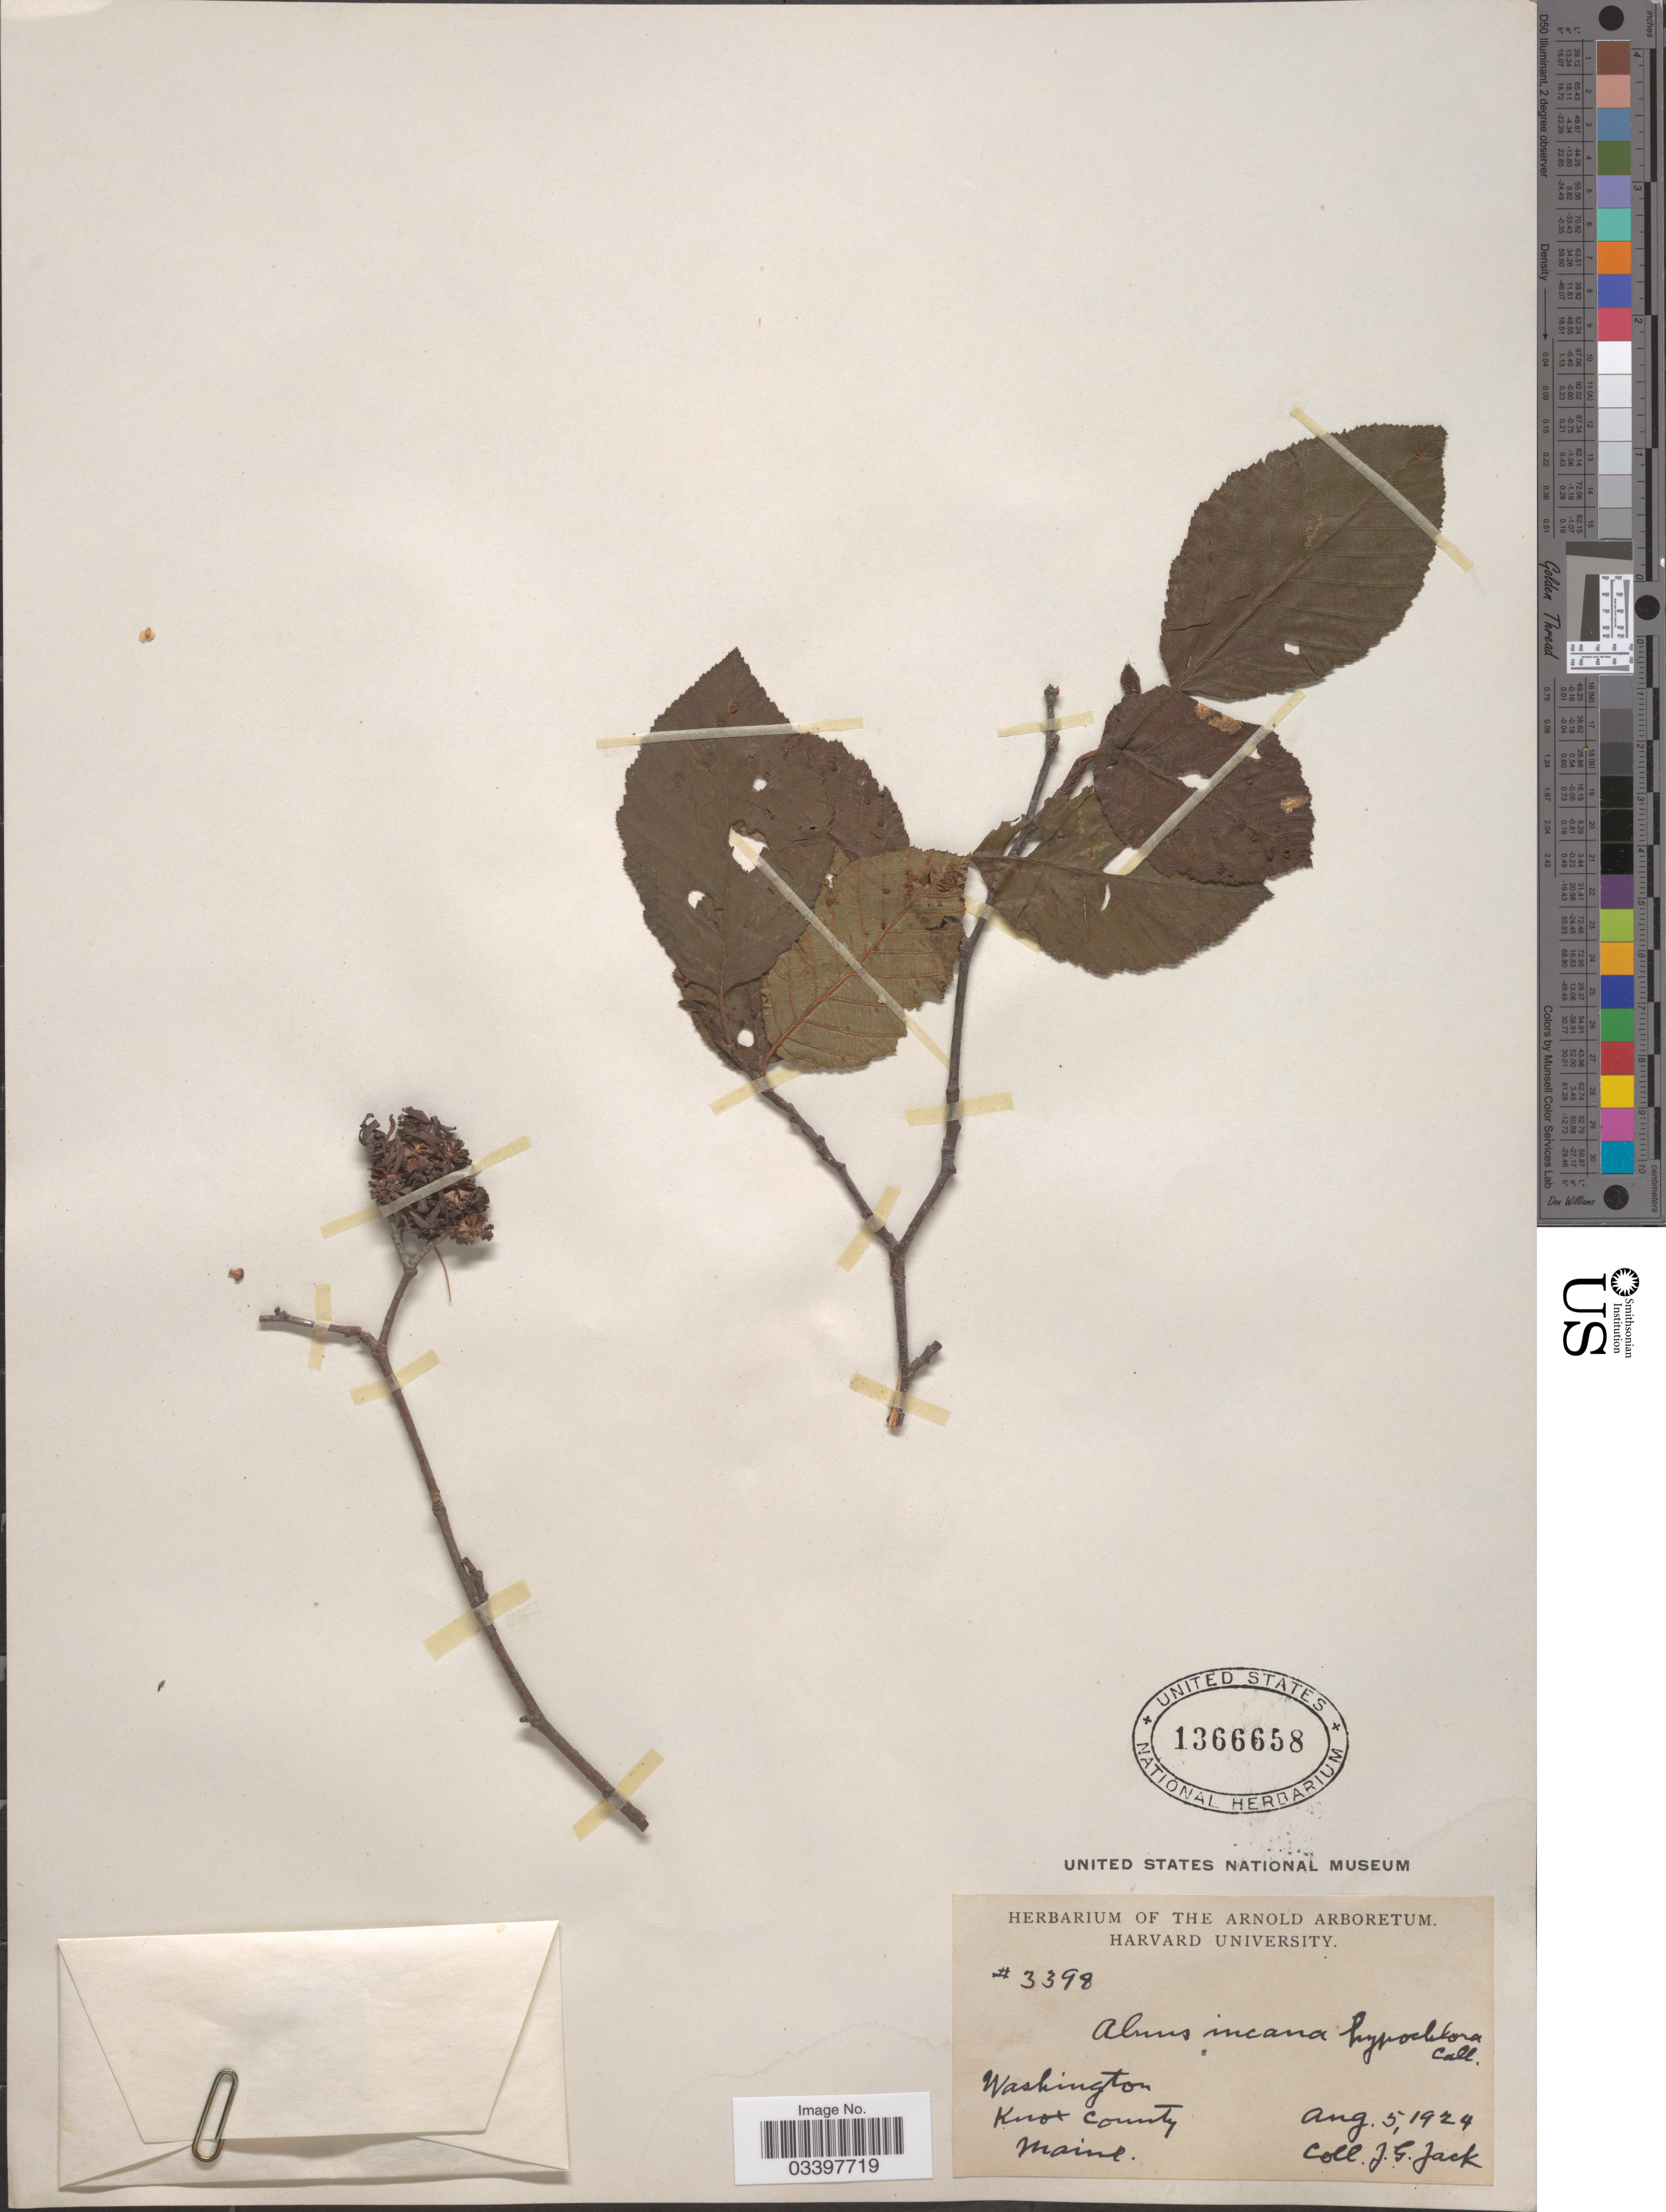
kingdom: Plantae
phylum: Tracheophyta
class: Magnoliopsida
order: Fagales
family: Betulaceae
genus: Alnus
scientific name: Alnus incana subsp. rugosa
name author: (Du Roi) R.T. Clausen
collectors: J. G. Jack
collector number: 3398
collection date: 1924-08-05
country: United States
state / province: Maine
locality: Washington, Knox County.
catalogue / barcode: US 1366658